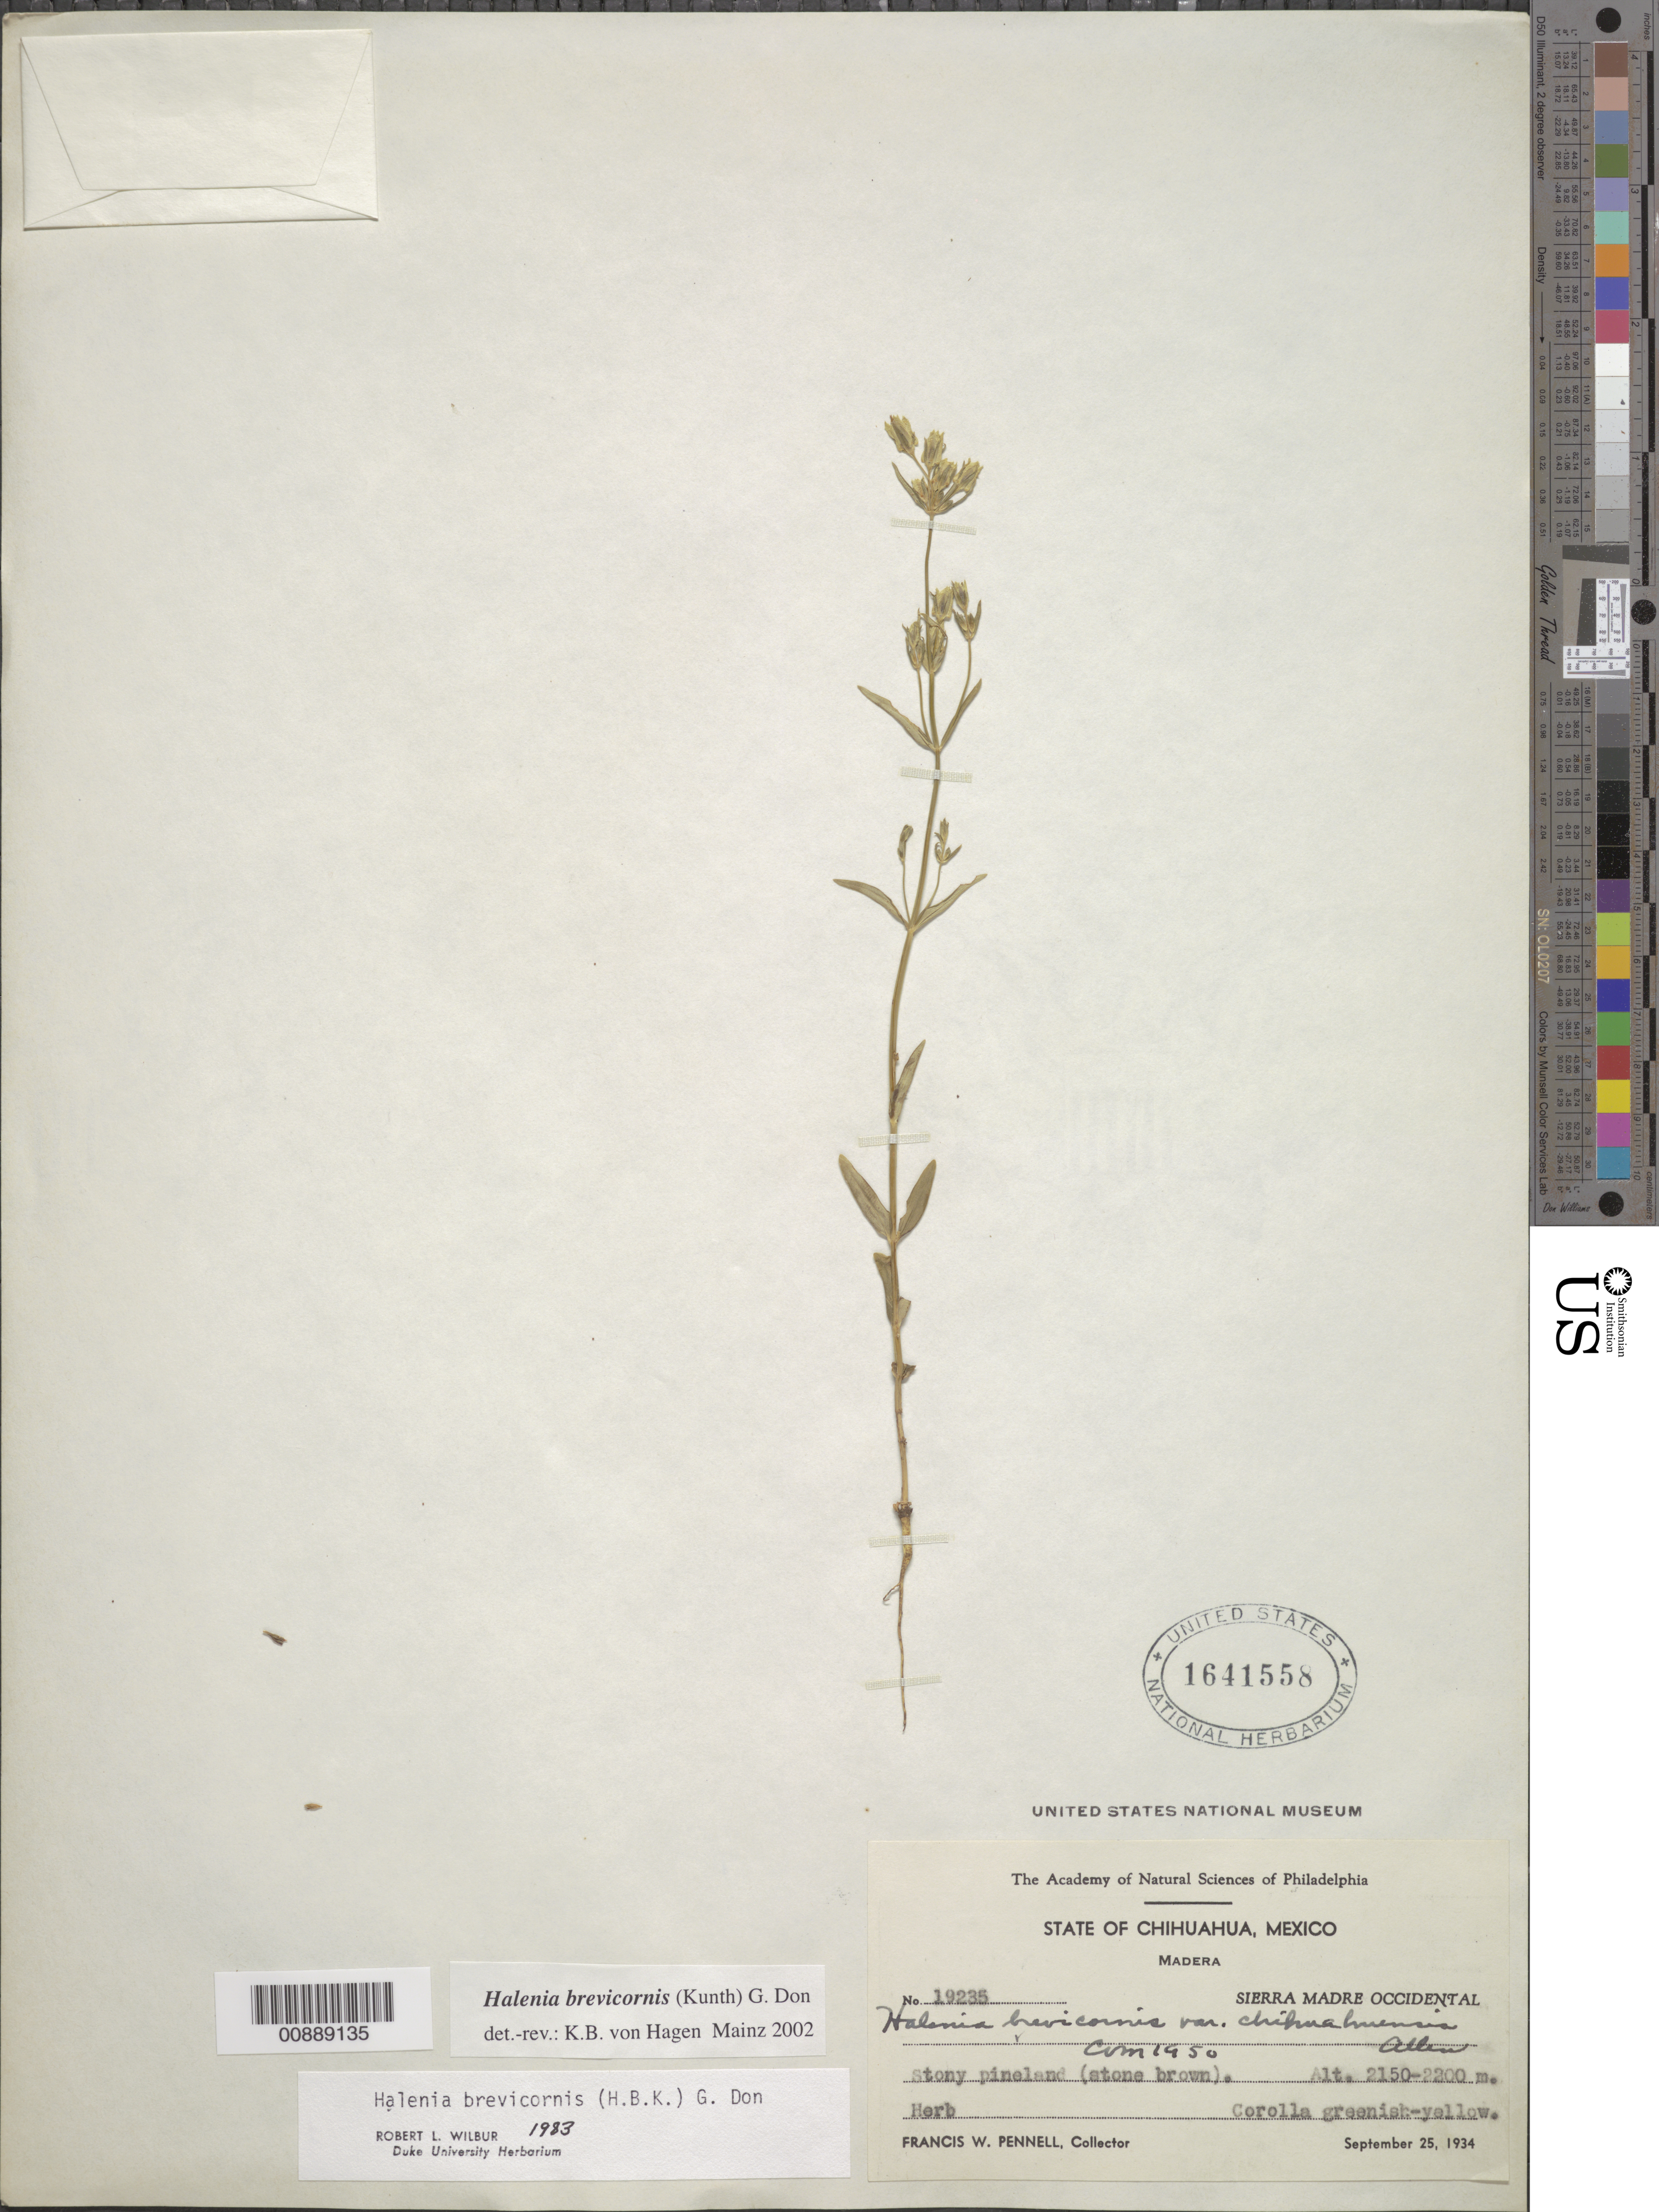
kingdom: Plantae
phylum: Tracheophyta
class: Magnoliopsida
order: Gentianales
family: Gentianaceae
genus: Halenia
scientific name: Halenia brevicornis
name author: (Kunth) G. Don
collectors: F. W. Pennell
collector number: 19235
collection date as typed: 25 Sep 1934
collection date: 1934-09-25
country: Mexico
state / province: Chihuahua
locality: Madera. Sierra Madre Occidental, Chihuahua.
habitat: Stony pineland (stone brown).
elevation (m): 2200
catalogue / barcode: US 1641558